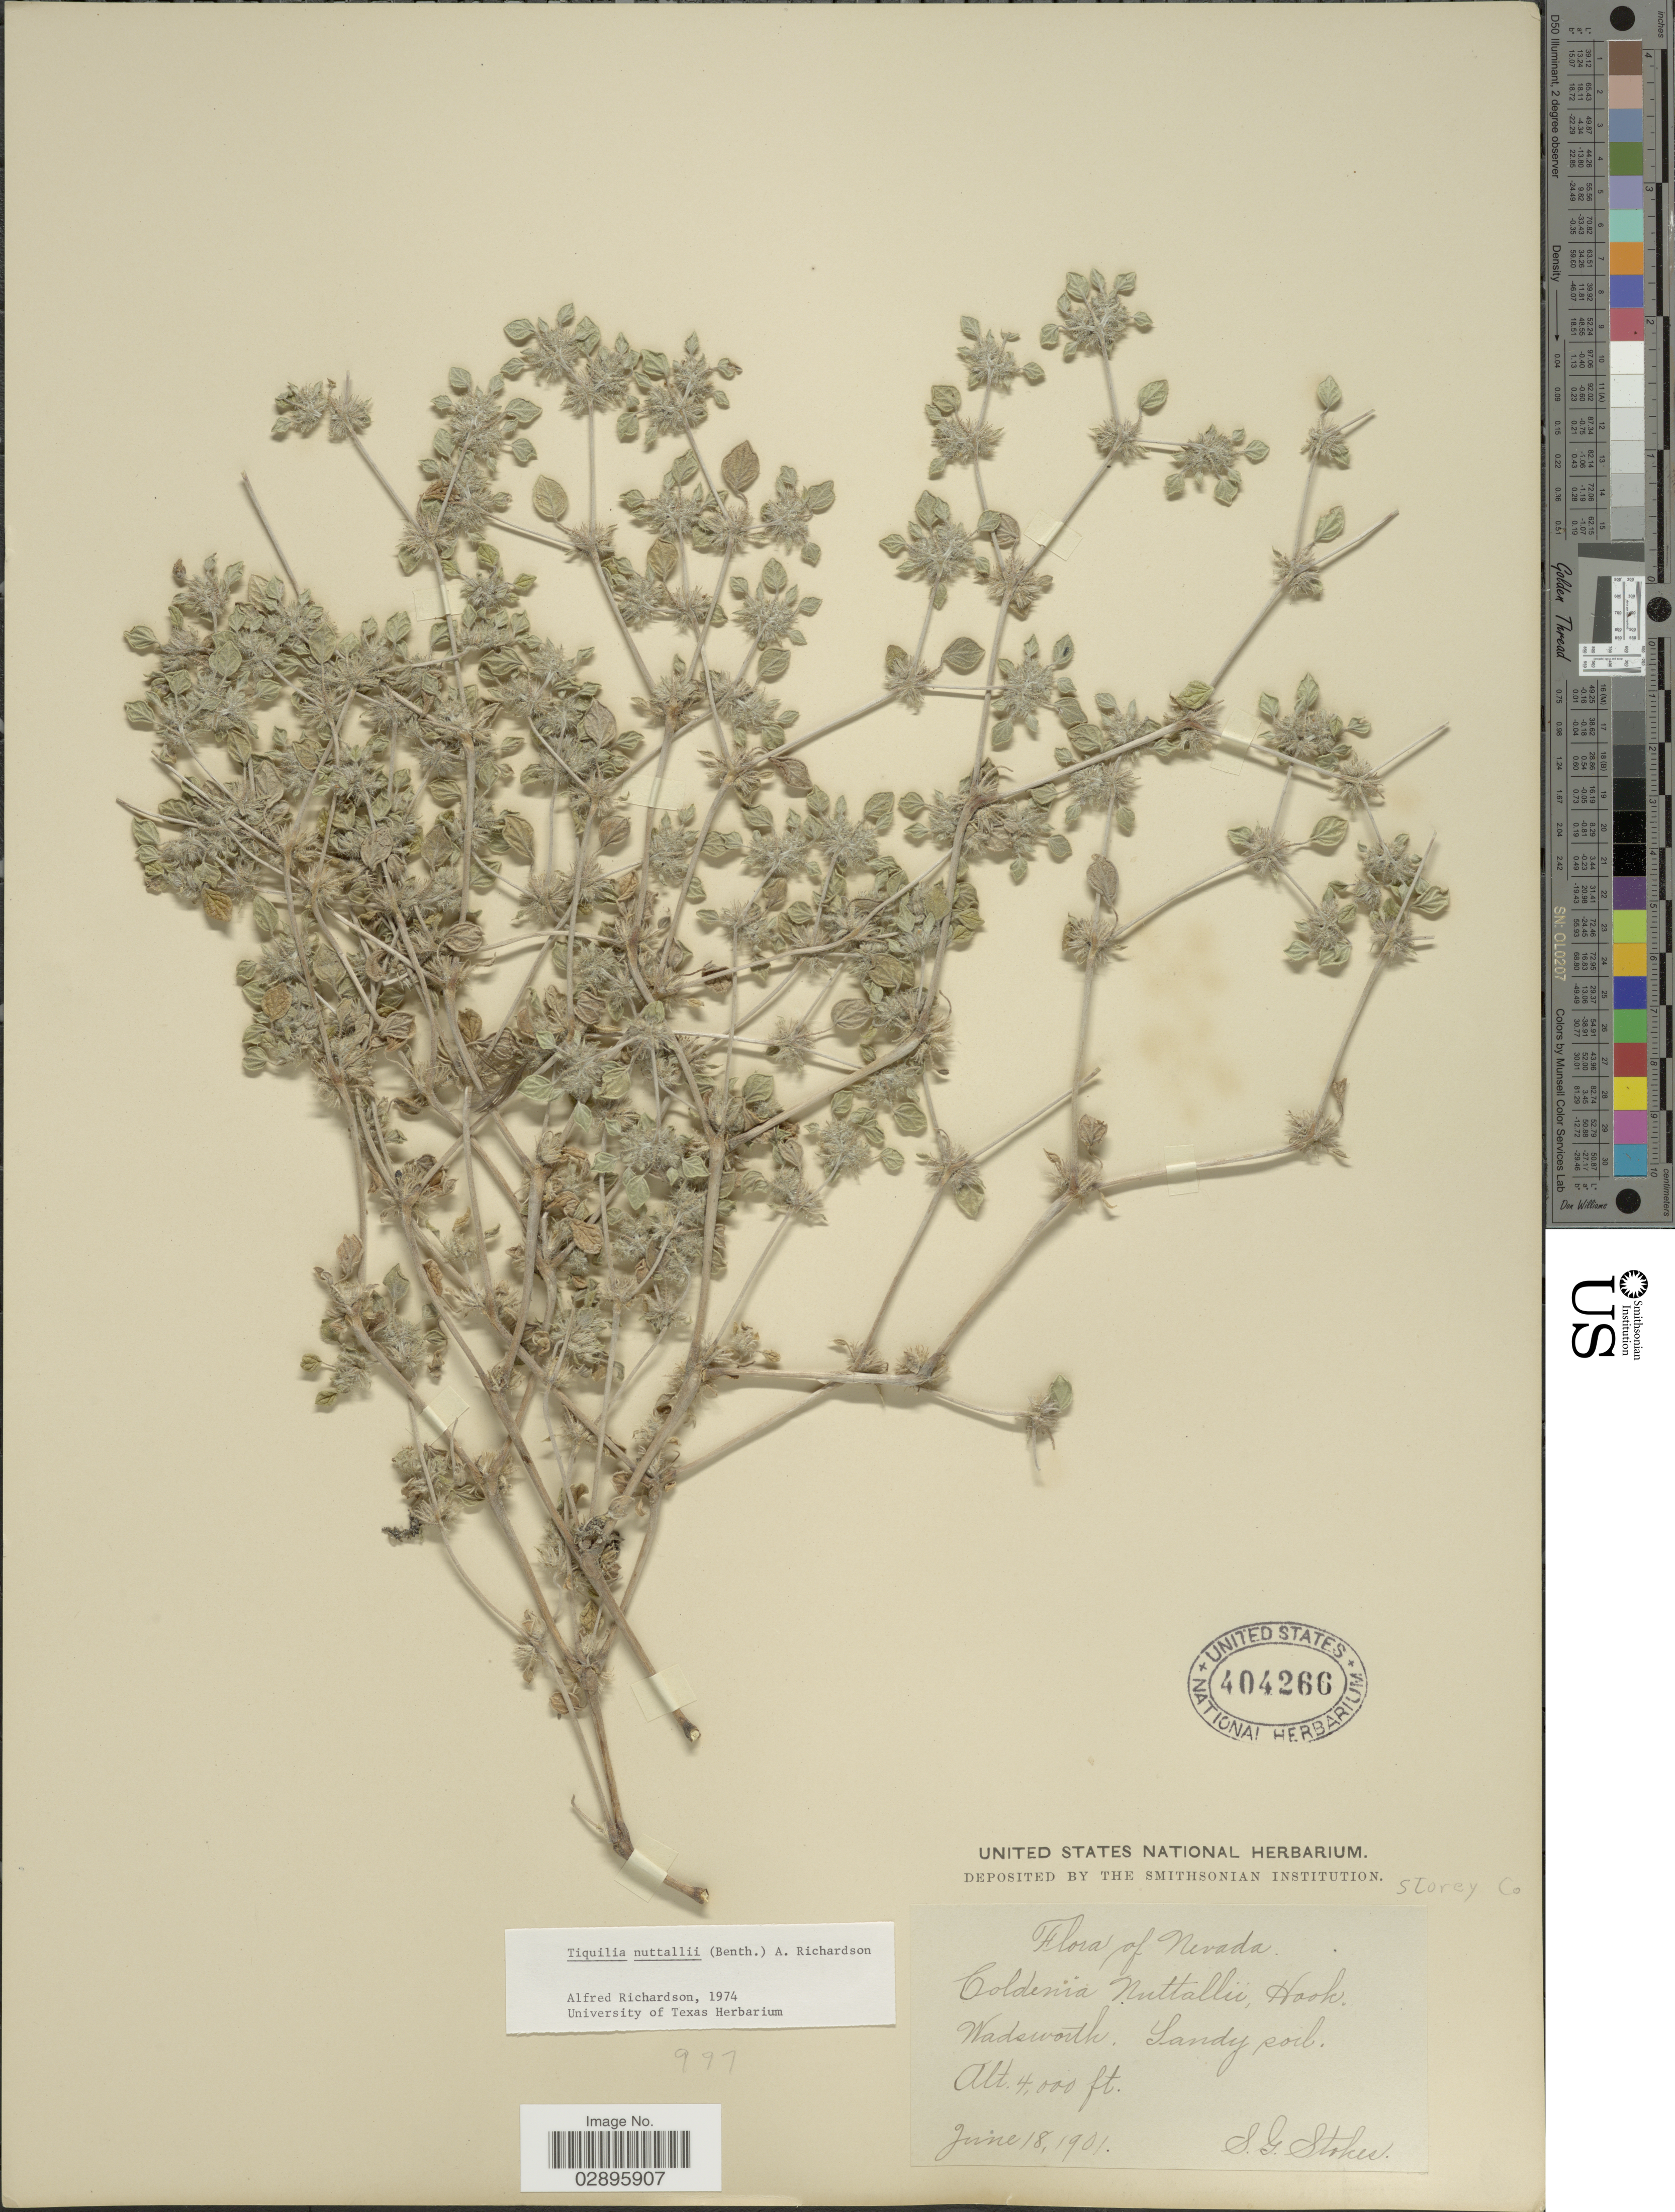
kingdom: Plantae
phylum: Tracheophyta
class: Magnoliopsida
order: Boraginales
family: Ehretiaceae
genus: Tiquilia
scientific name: Tiquilia nuttallii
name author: (Hook.) A.T. Richardson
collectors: S. G. Stokes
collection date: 1901-06-18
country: United States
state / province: Nevada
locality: Storey Co. Wadsworth.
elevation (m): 1219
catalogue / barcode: US 404266